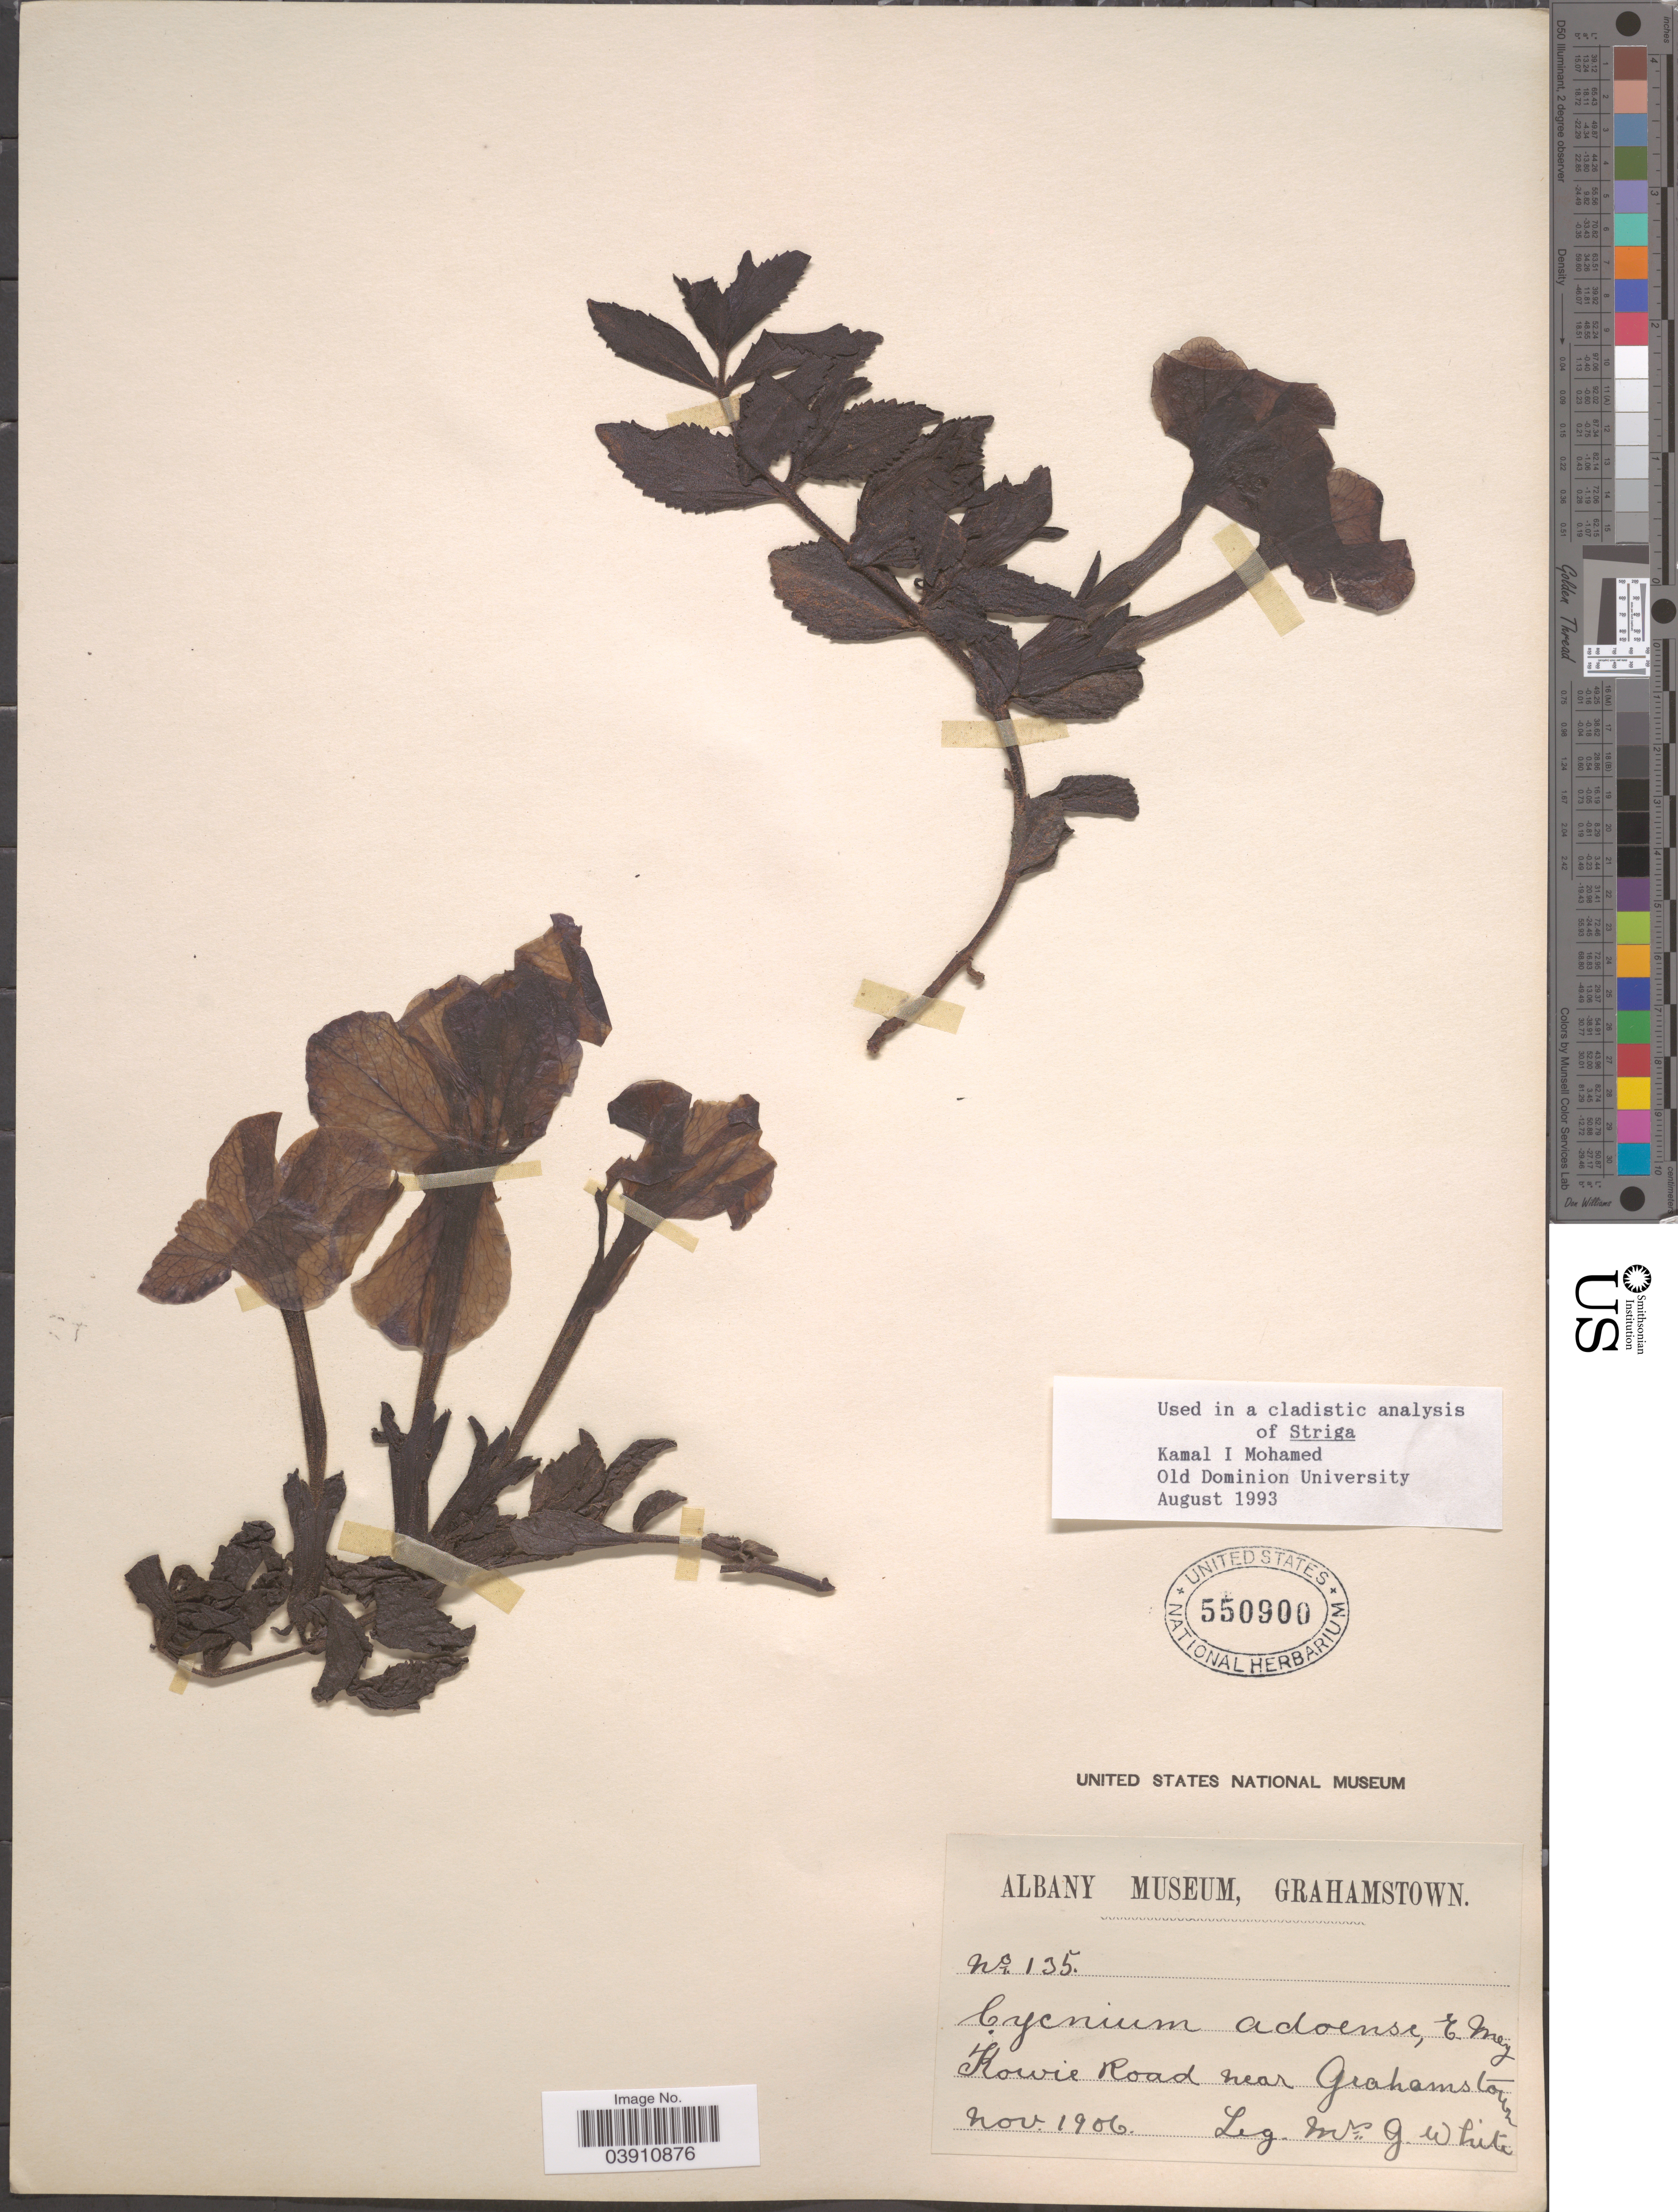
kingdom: Plantae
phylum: Tracheophyta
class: Magnoliopsida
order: Lamiales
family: Orobanchaceae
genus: Cycnium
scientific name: Cycnium adonense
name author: E. Mey. ex Benth.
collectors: G. White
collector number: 135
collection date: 1906-11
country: South Africa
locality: Kowie Road near Grahamstown.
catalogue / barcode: US 550900